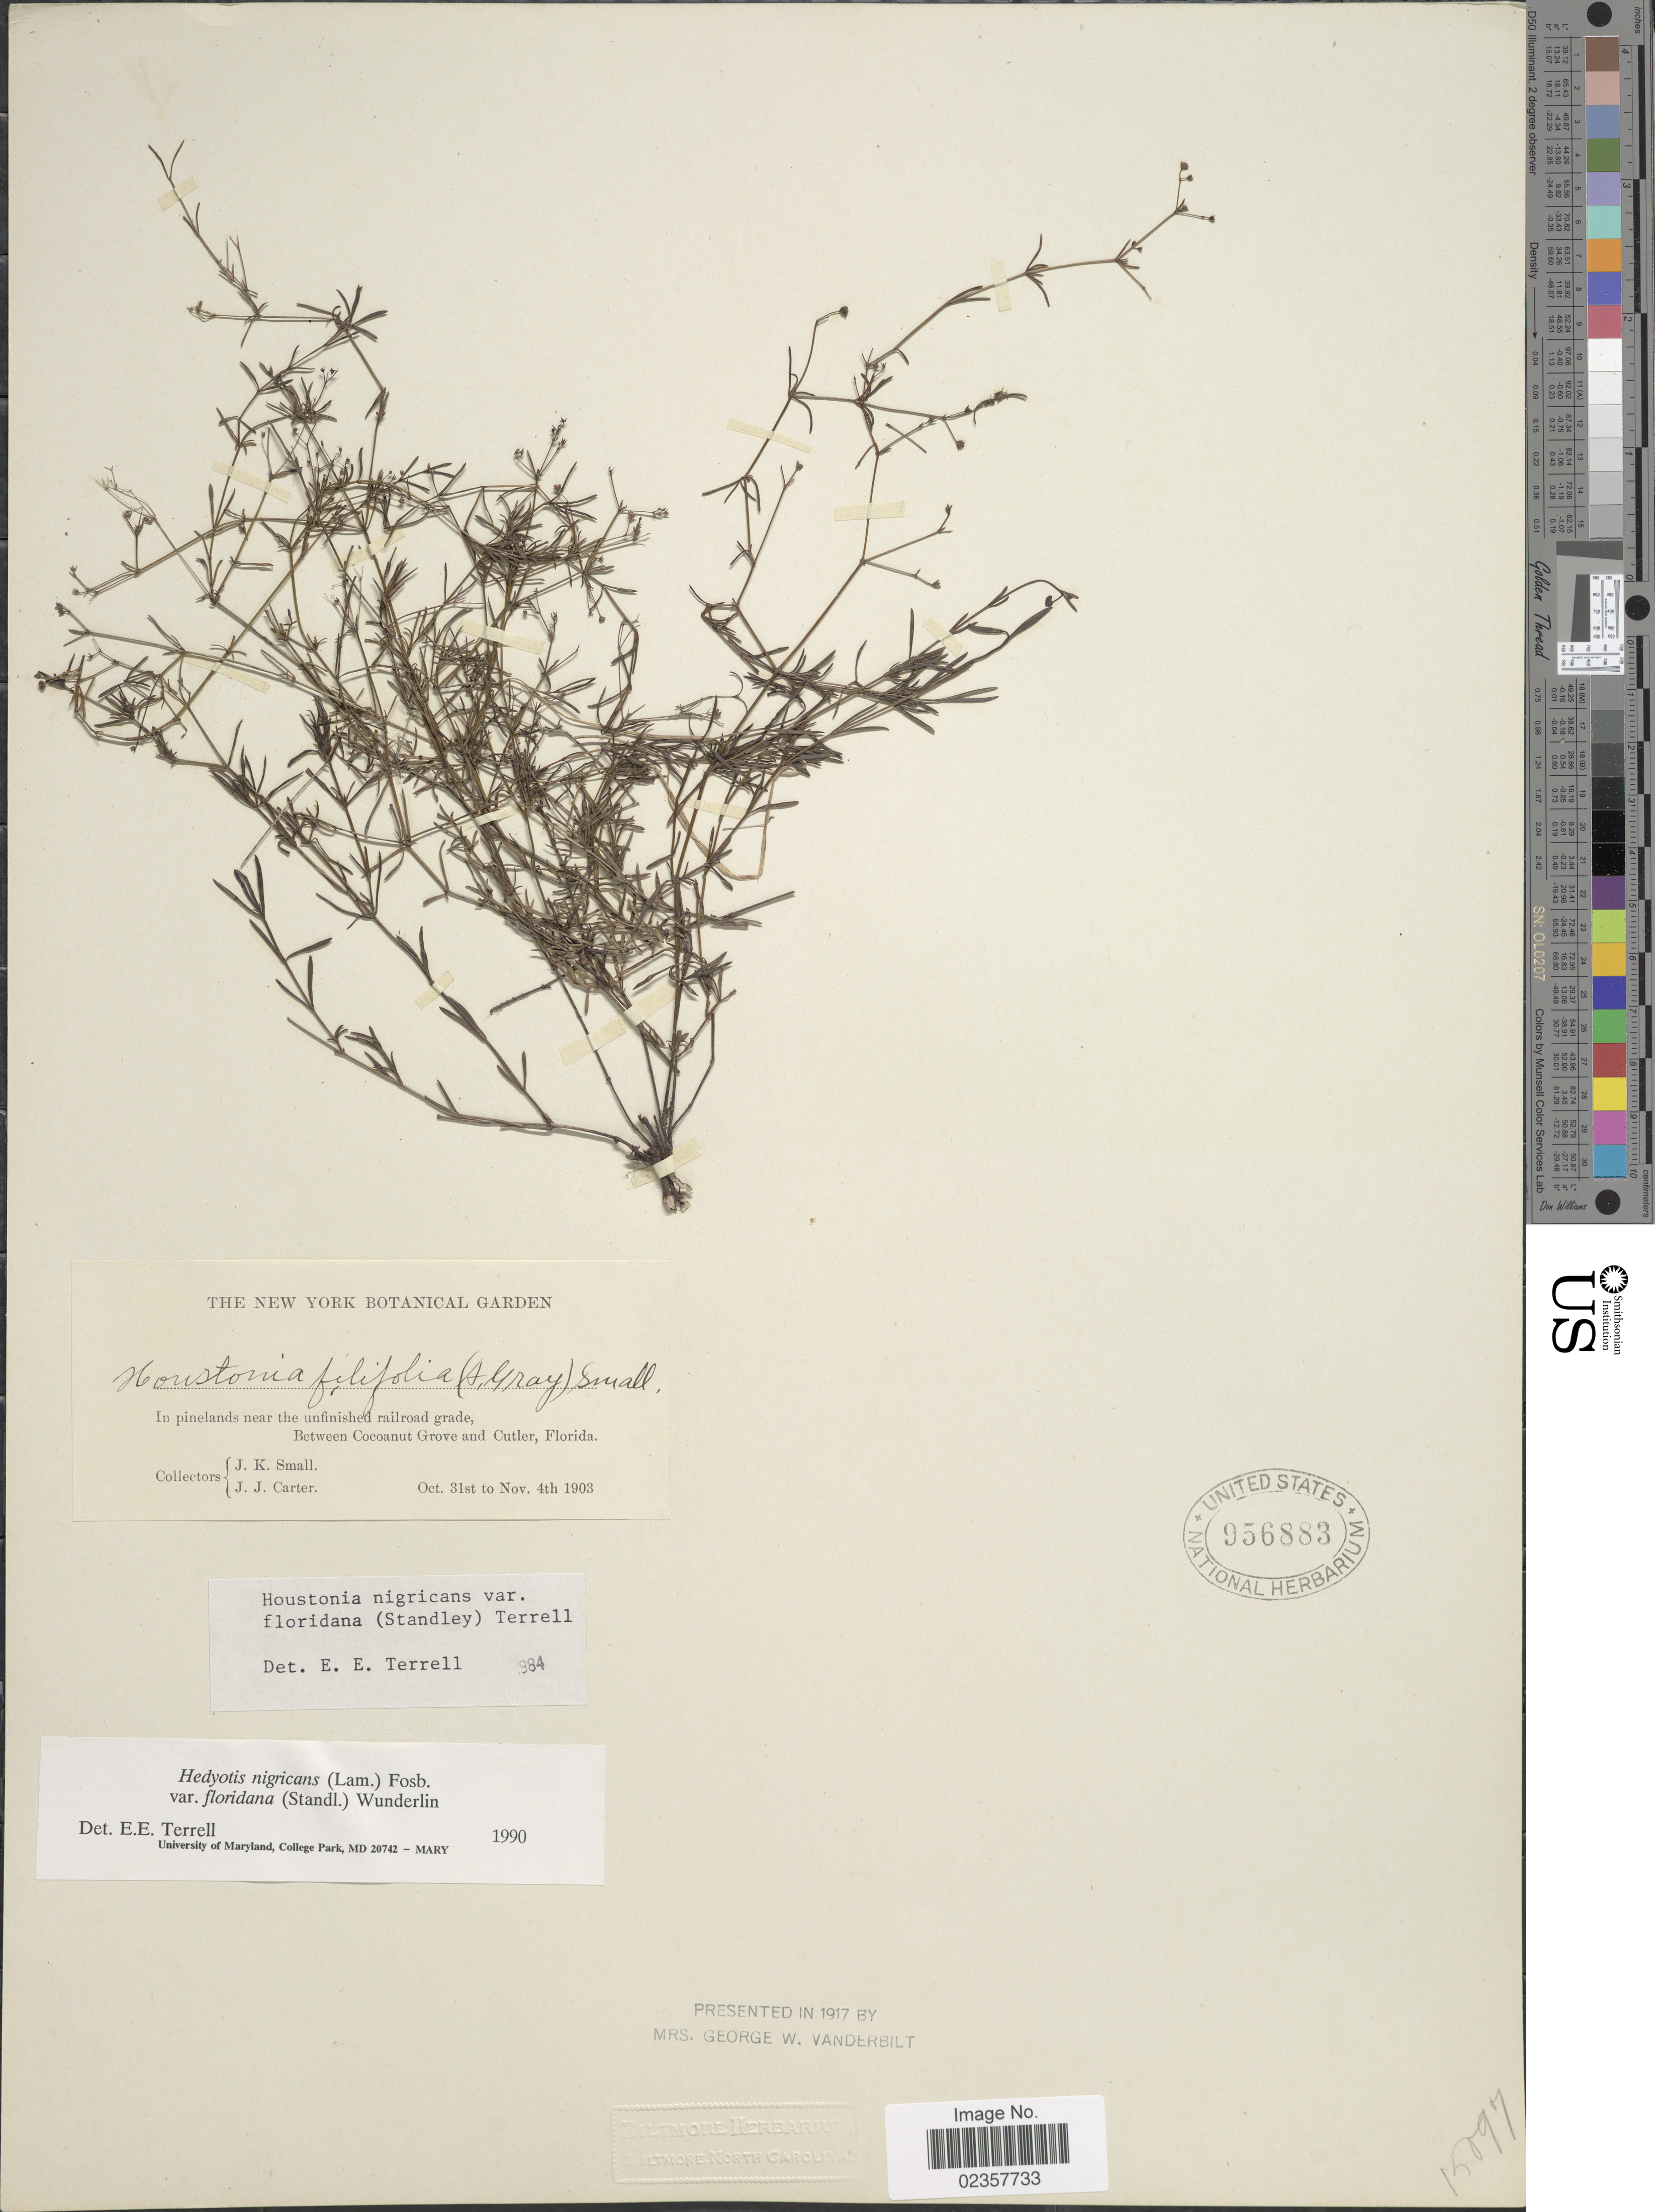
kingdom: Plantae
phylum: Tracheophyta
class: Magnoliopsida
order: Gentianales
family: Rubiaceae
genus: Houstonia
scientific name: Houstonia nigricans var. floridana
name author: (Standl.) Terrell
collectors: J. K. Small & J. Carter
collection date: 1903-10-31/1903-11-04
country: United States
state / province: Florida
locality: In pinelands near the unfinished railroad grade, Between Coconut Grove and Cutler, Florida.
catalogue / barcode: US 956883